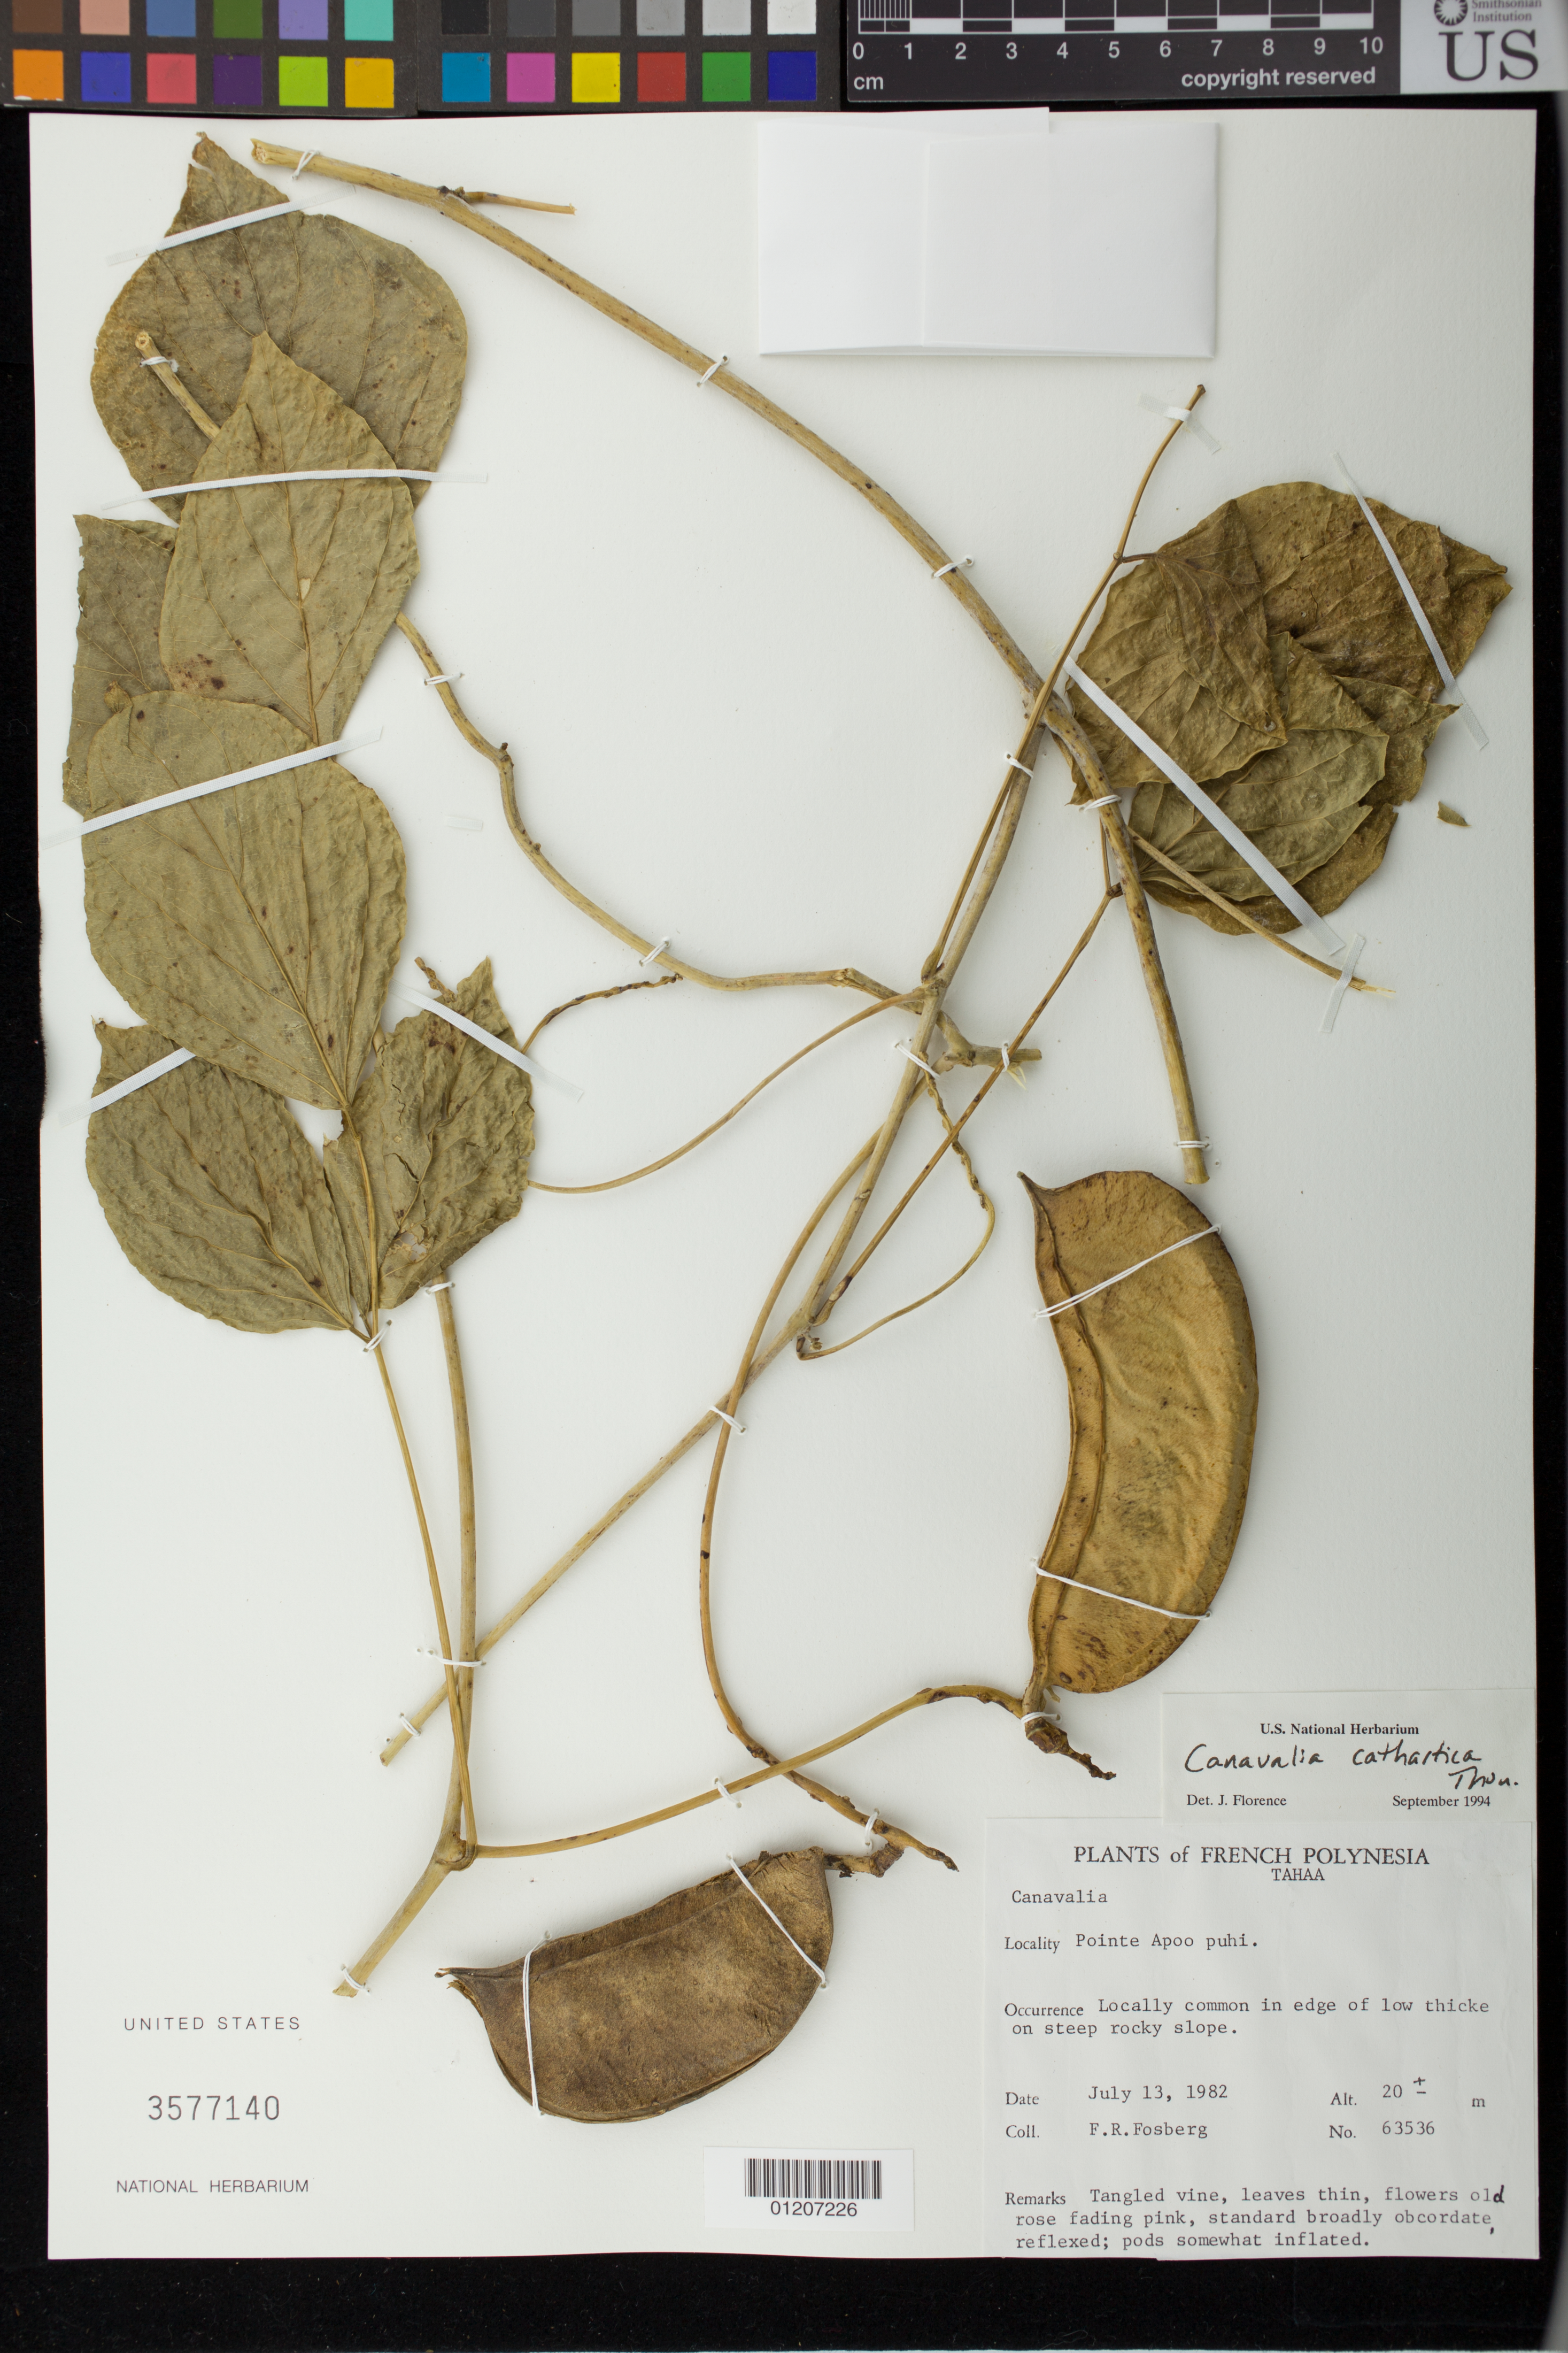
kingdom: Plantae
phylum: Tracheophyta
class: Magnoliopsida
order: Fabales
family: Fabaceae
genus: Canavalia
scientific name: Canavalia cathartica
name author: Thouars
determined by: Florence, J.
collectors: F. R. Fosberg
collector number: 63536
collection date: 1982-07-13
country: French Polynesia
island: Tahaa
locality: Pointe Apoo puhi.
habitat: edge of low thicket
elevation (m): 20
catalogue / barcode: US 3577140